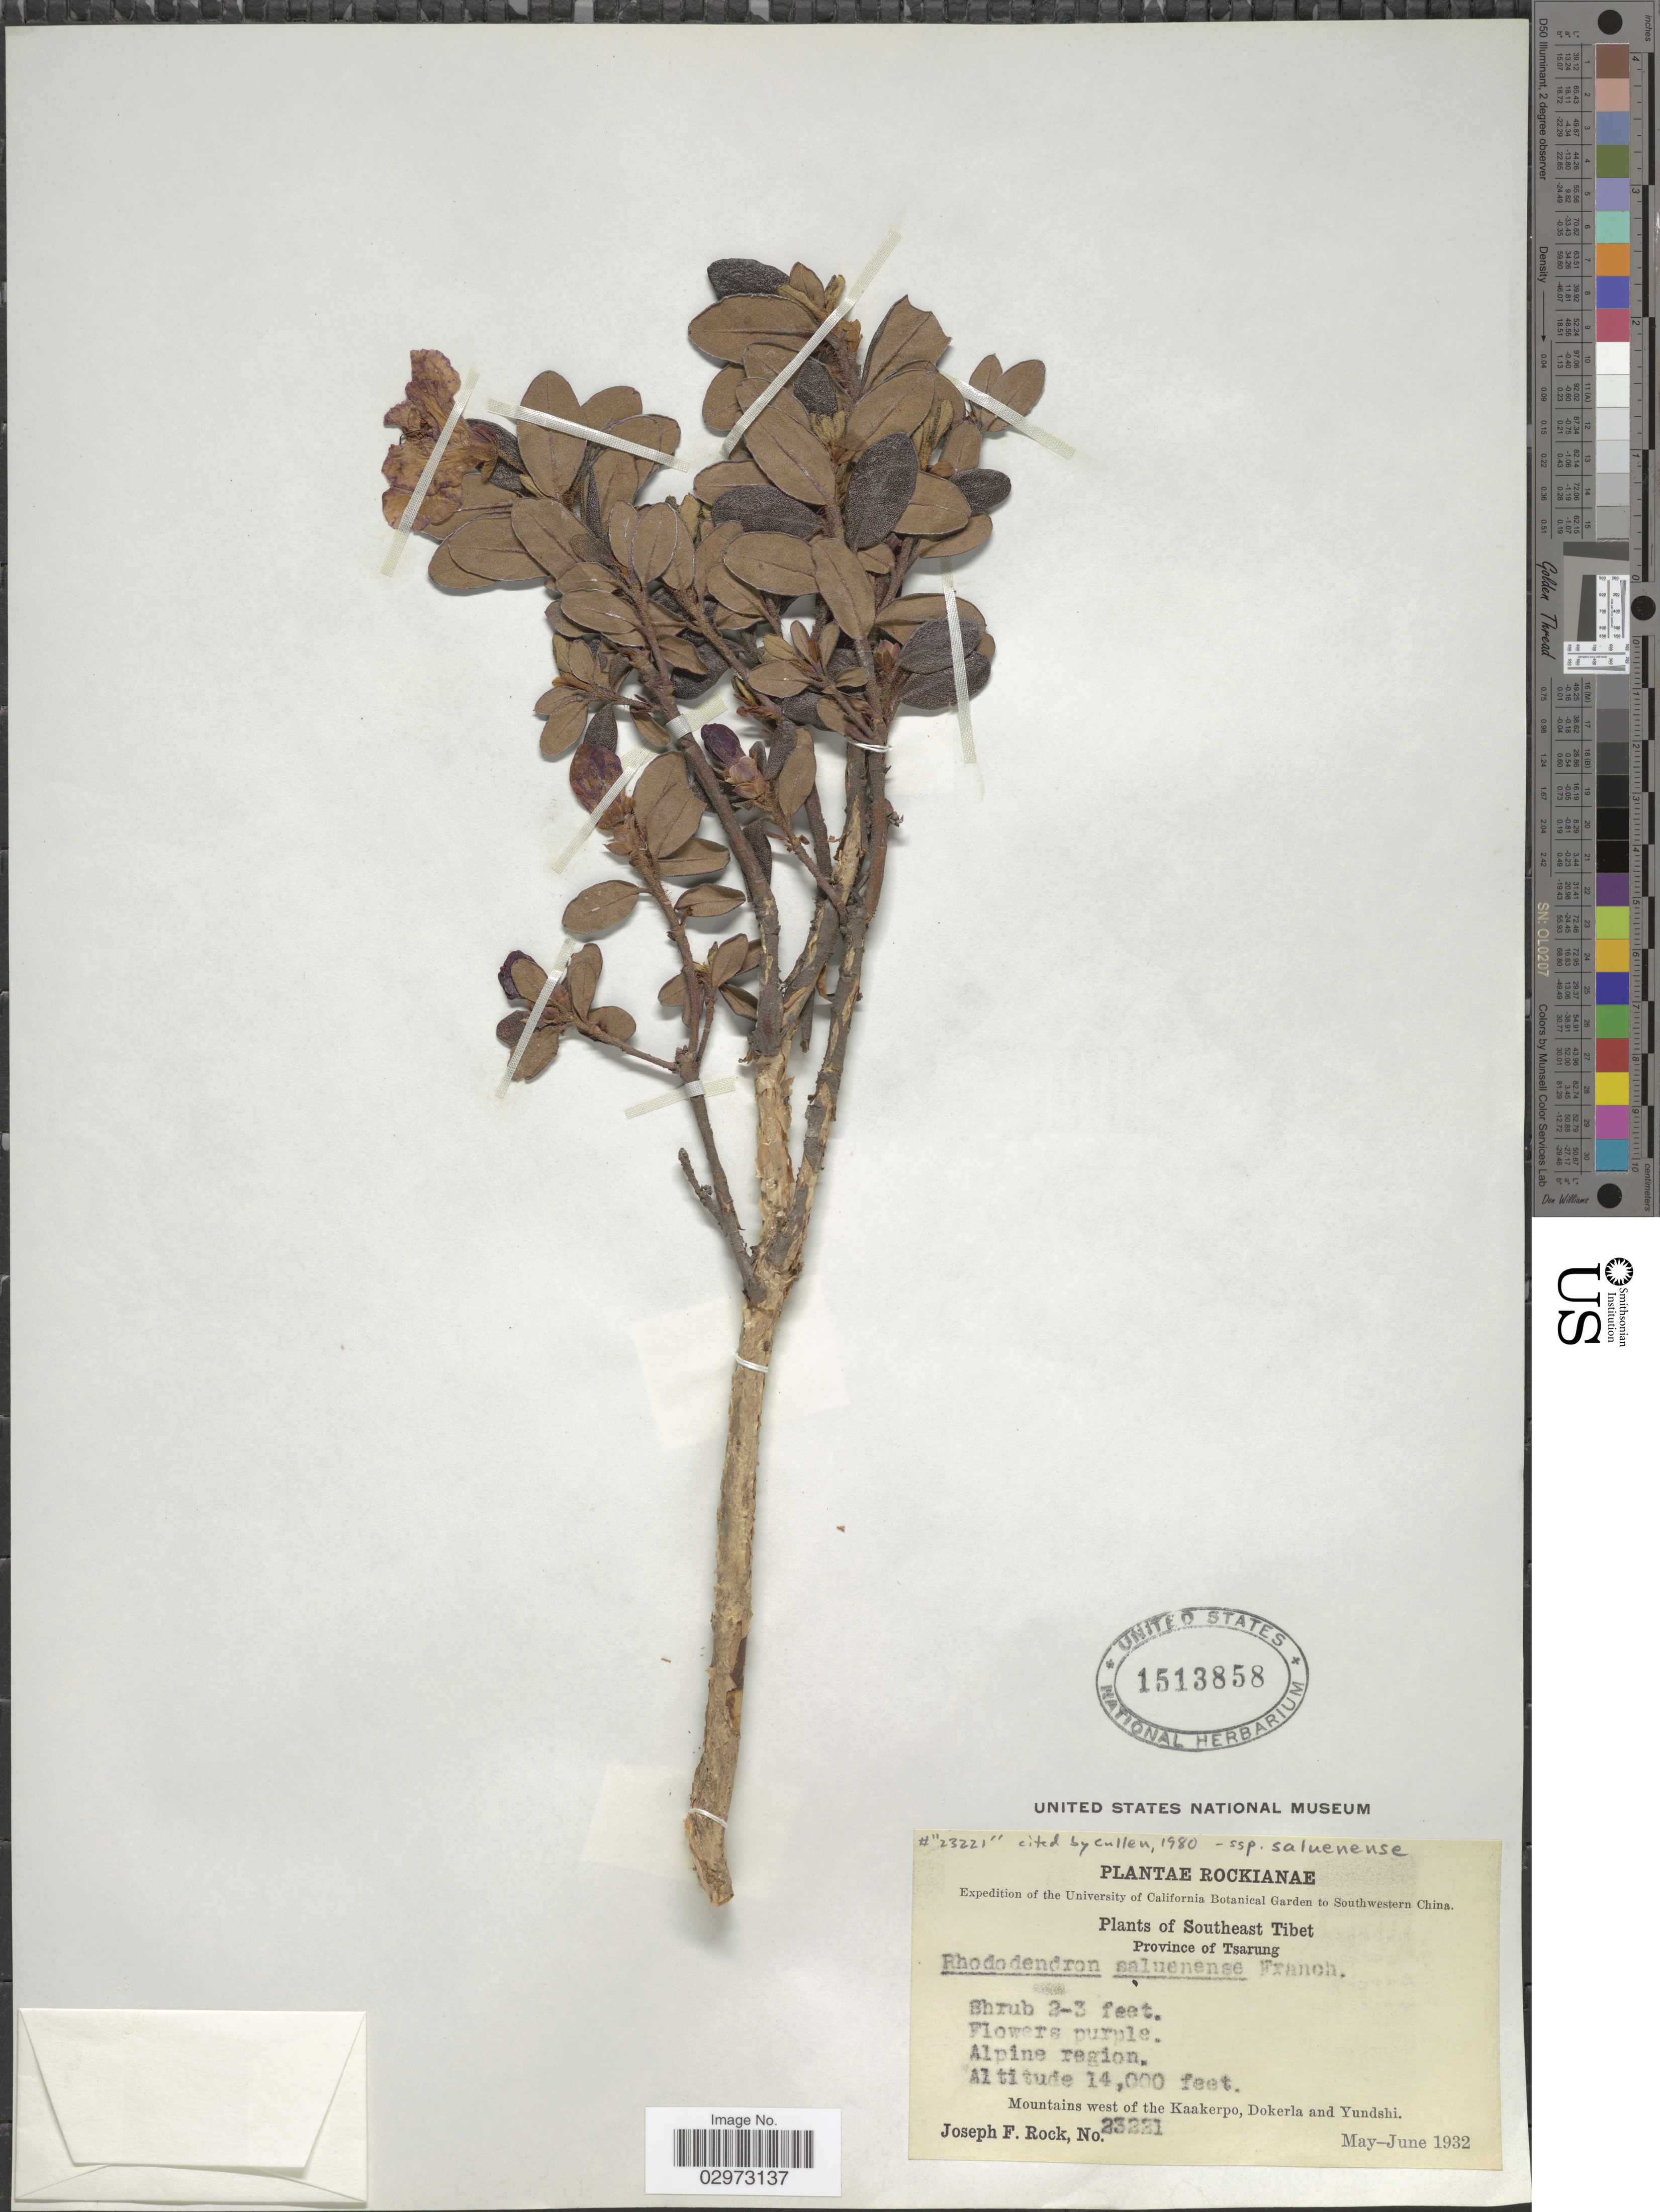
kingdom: Plantae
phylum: Tracheophyta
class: Magnoliopsida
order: Ericales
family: Ericaceae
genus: Rhododendron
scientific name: Rhododendron saluenense subsp. saluenense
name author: Franch.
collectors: J. F. Rock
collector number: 23221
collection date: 1932-05/1932-06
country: China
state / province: Xizang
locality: Southwestern China. Southeast Tibet. Province of Tsarung. Alpine region. Mountains west of the Kaakerpo, Dokerla and Yundshi.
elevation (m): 4267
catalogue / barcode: US 1513858